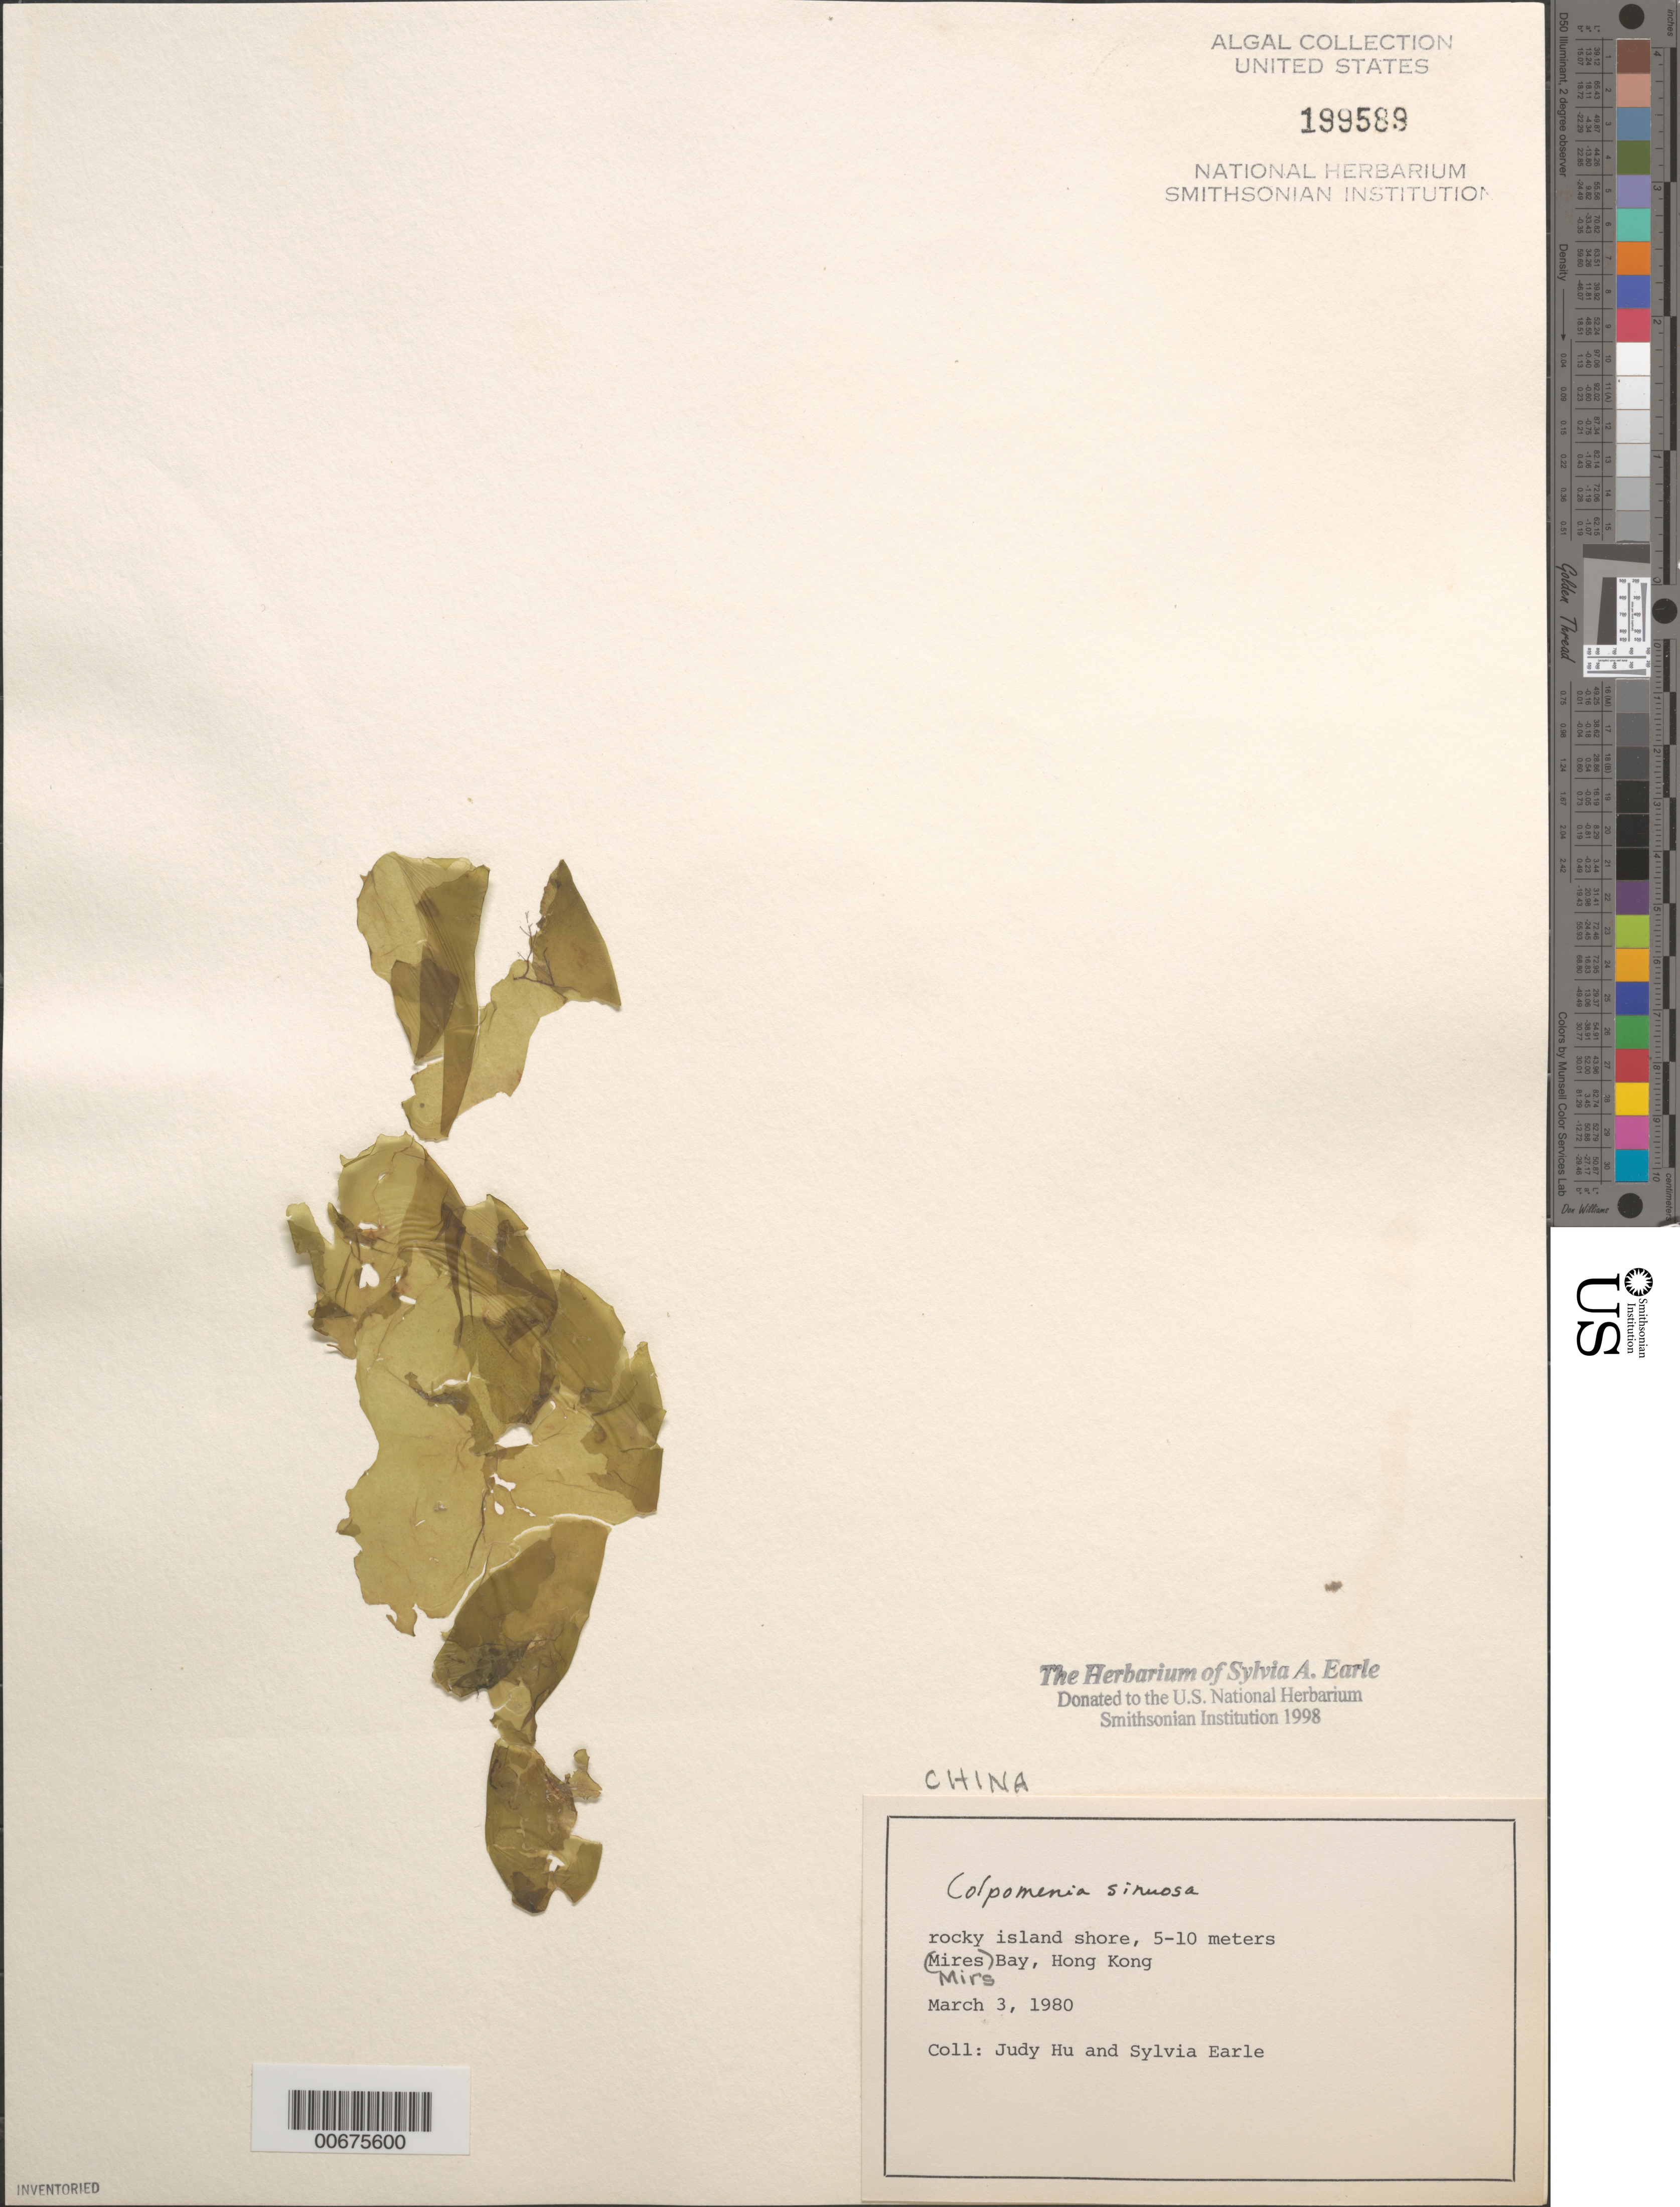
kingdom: Chromista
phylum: Ochrophyta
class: Phaeophyceae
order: Scytosiphonales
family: Scytosiphonaceae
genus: Colpomenia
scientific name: Colpomenia sinuosa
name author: (K. Mert. ex Roth) Derbes & Solier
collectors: J. Hu & S. A. Earle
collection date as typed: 03 Mar 1980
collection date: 1980-03-03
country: China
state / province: Hong Kong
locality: Mirs Bay (Mires Bay), New Territories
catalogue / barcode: US 199589